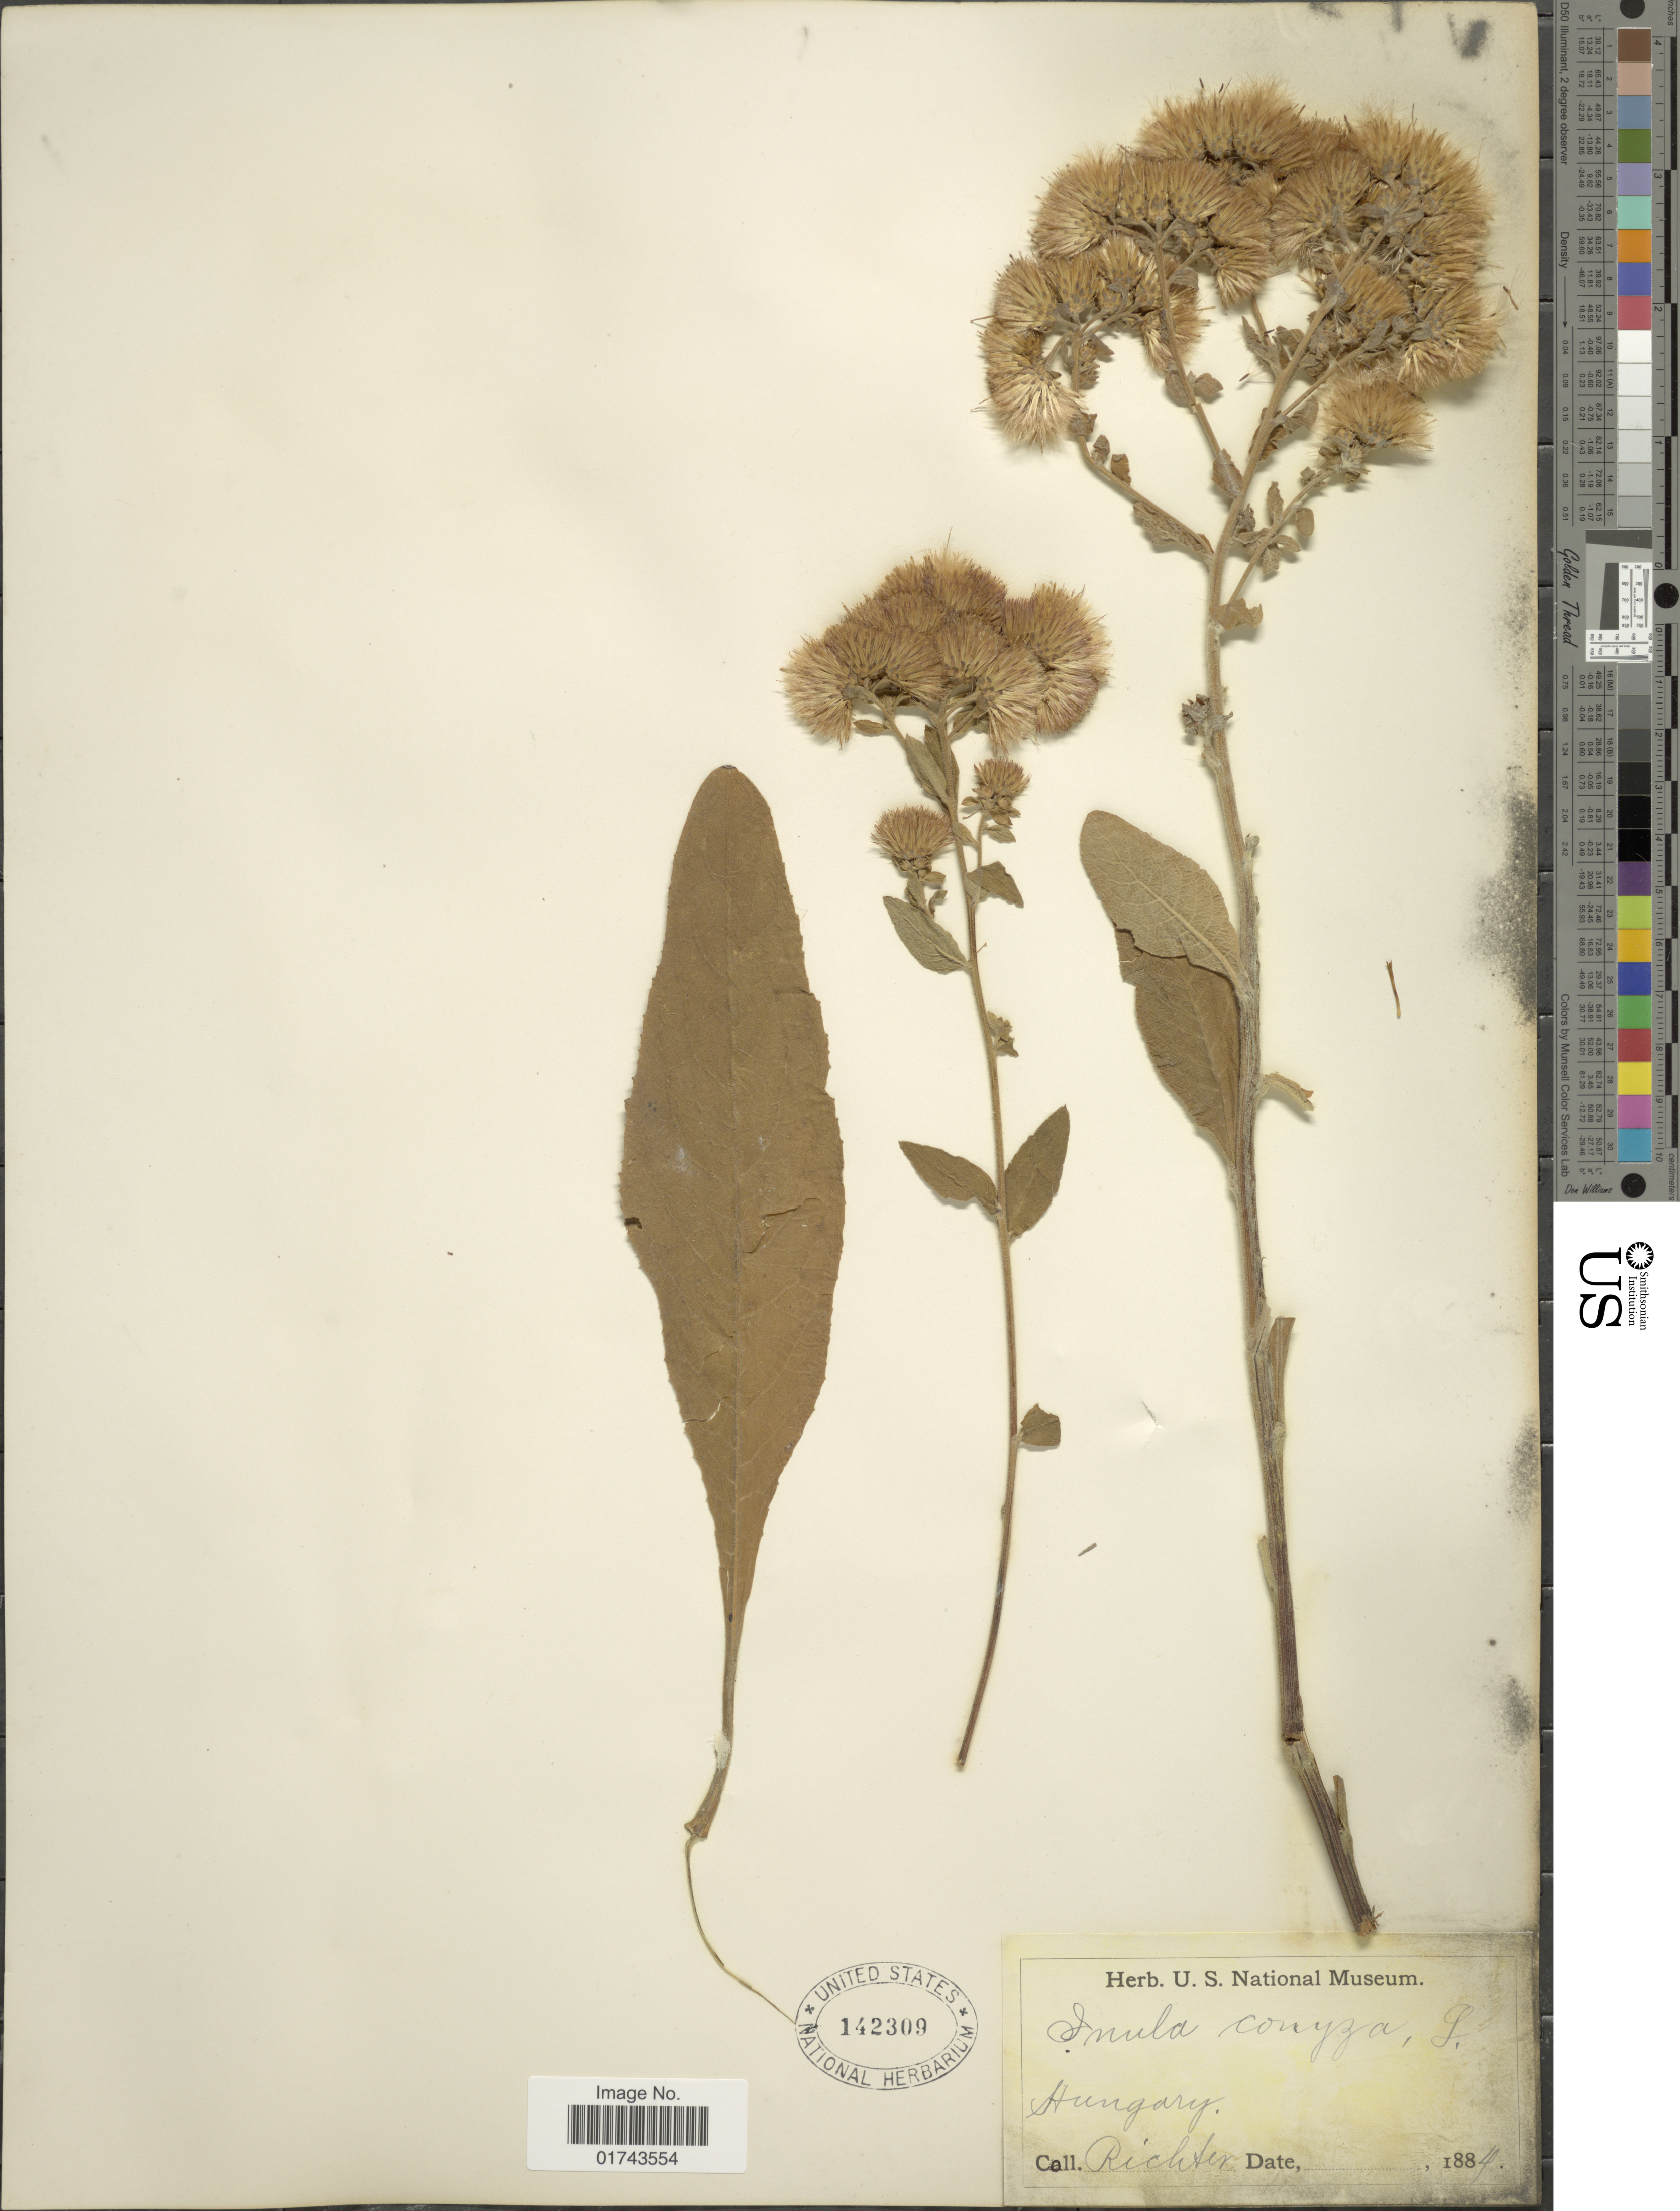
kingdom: Plantae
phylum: Tracheophyta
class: Magnoliopsida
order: Asterales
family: Asteraceae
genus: Inula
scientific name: Inula conyzae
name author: (Griess.) DC.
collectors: -- Richter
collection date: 1884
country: Hungary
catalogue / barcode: US 142309